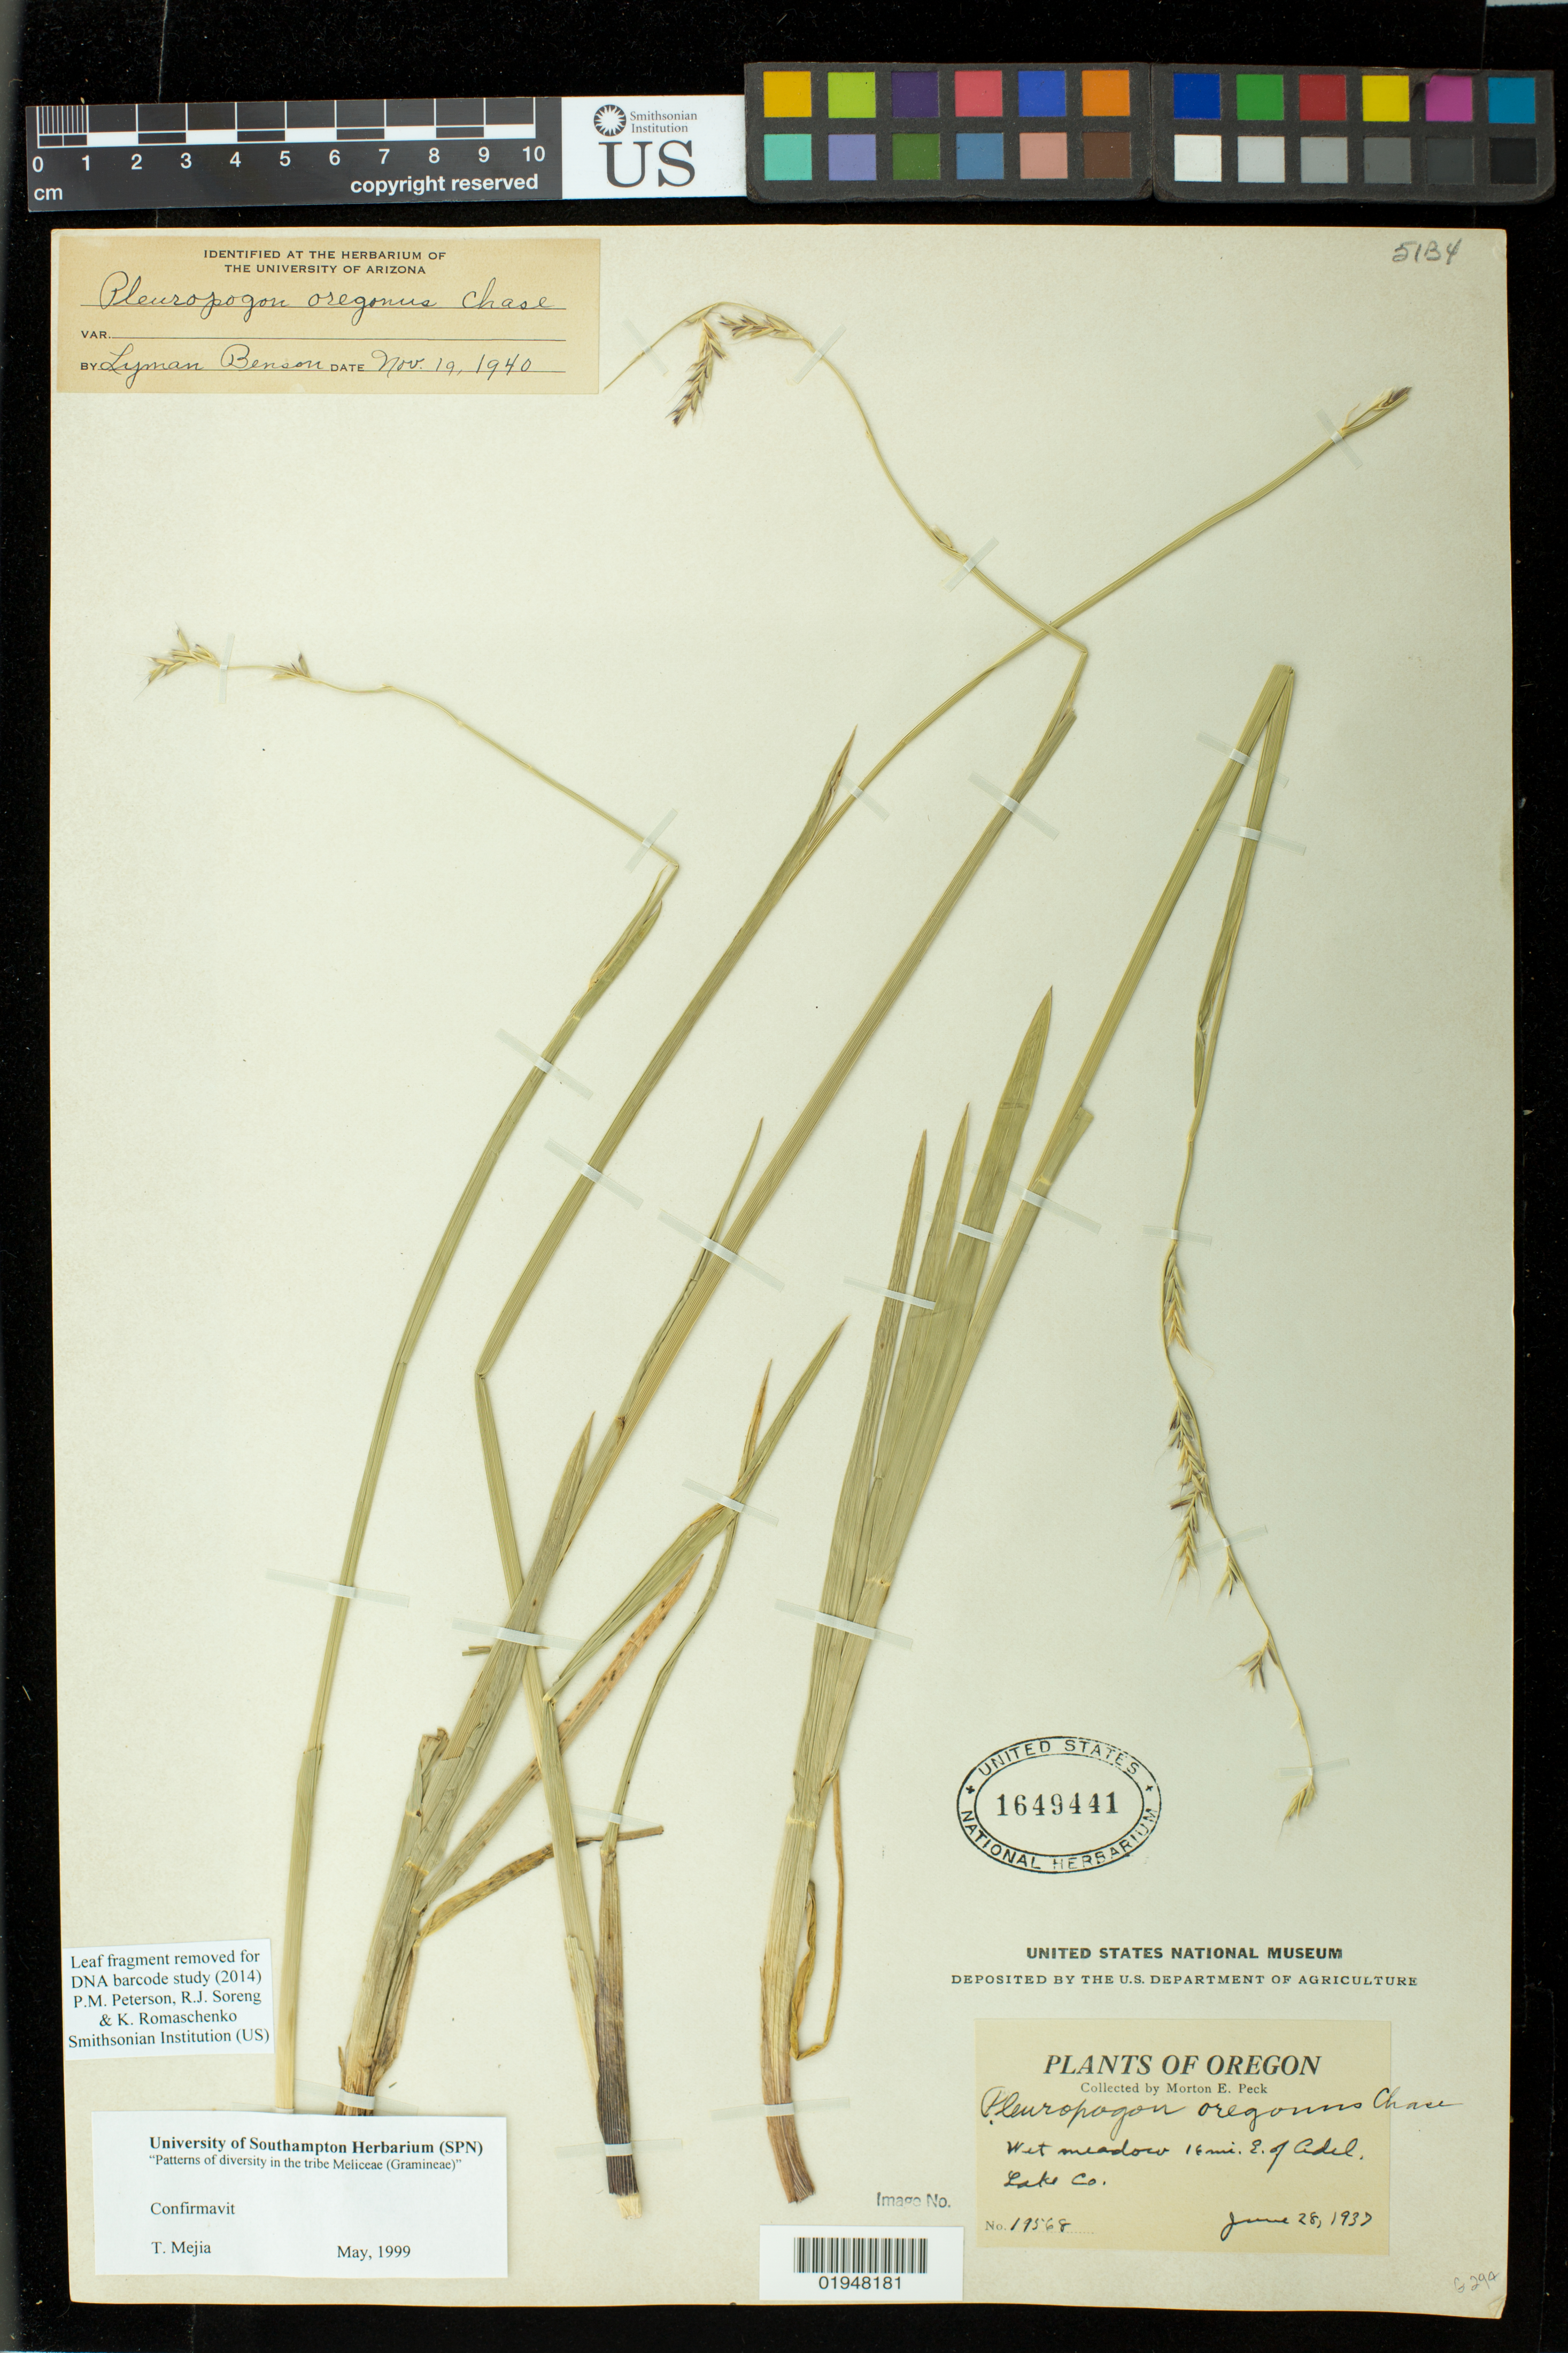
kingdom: Plantae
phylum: Tracheophyta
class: Liliopsida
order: Poales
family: Poaceae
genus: Pleuropogon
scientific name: Pleuropogon oregonus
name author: Chase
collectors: M. E. Peck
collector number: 19568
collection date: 1937-06-28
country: United States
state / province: Oregon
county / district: Lake County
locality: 16 mi. E. of Adel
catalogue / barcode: US 1649441